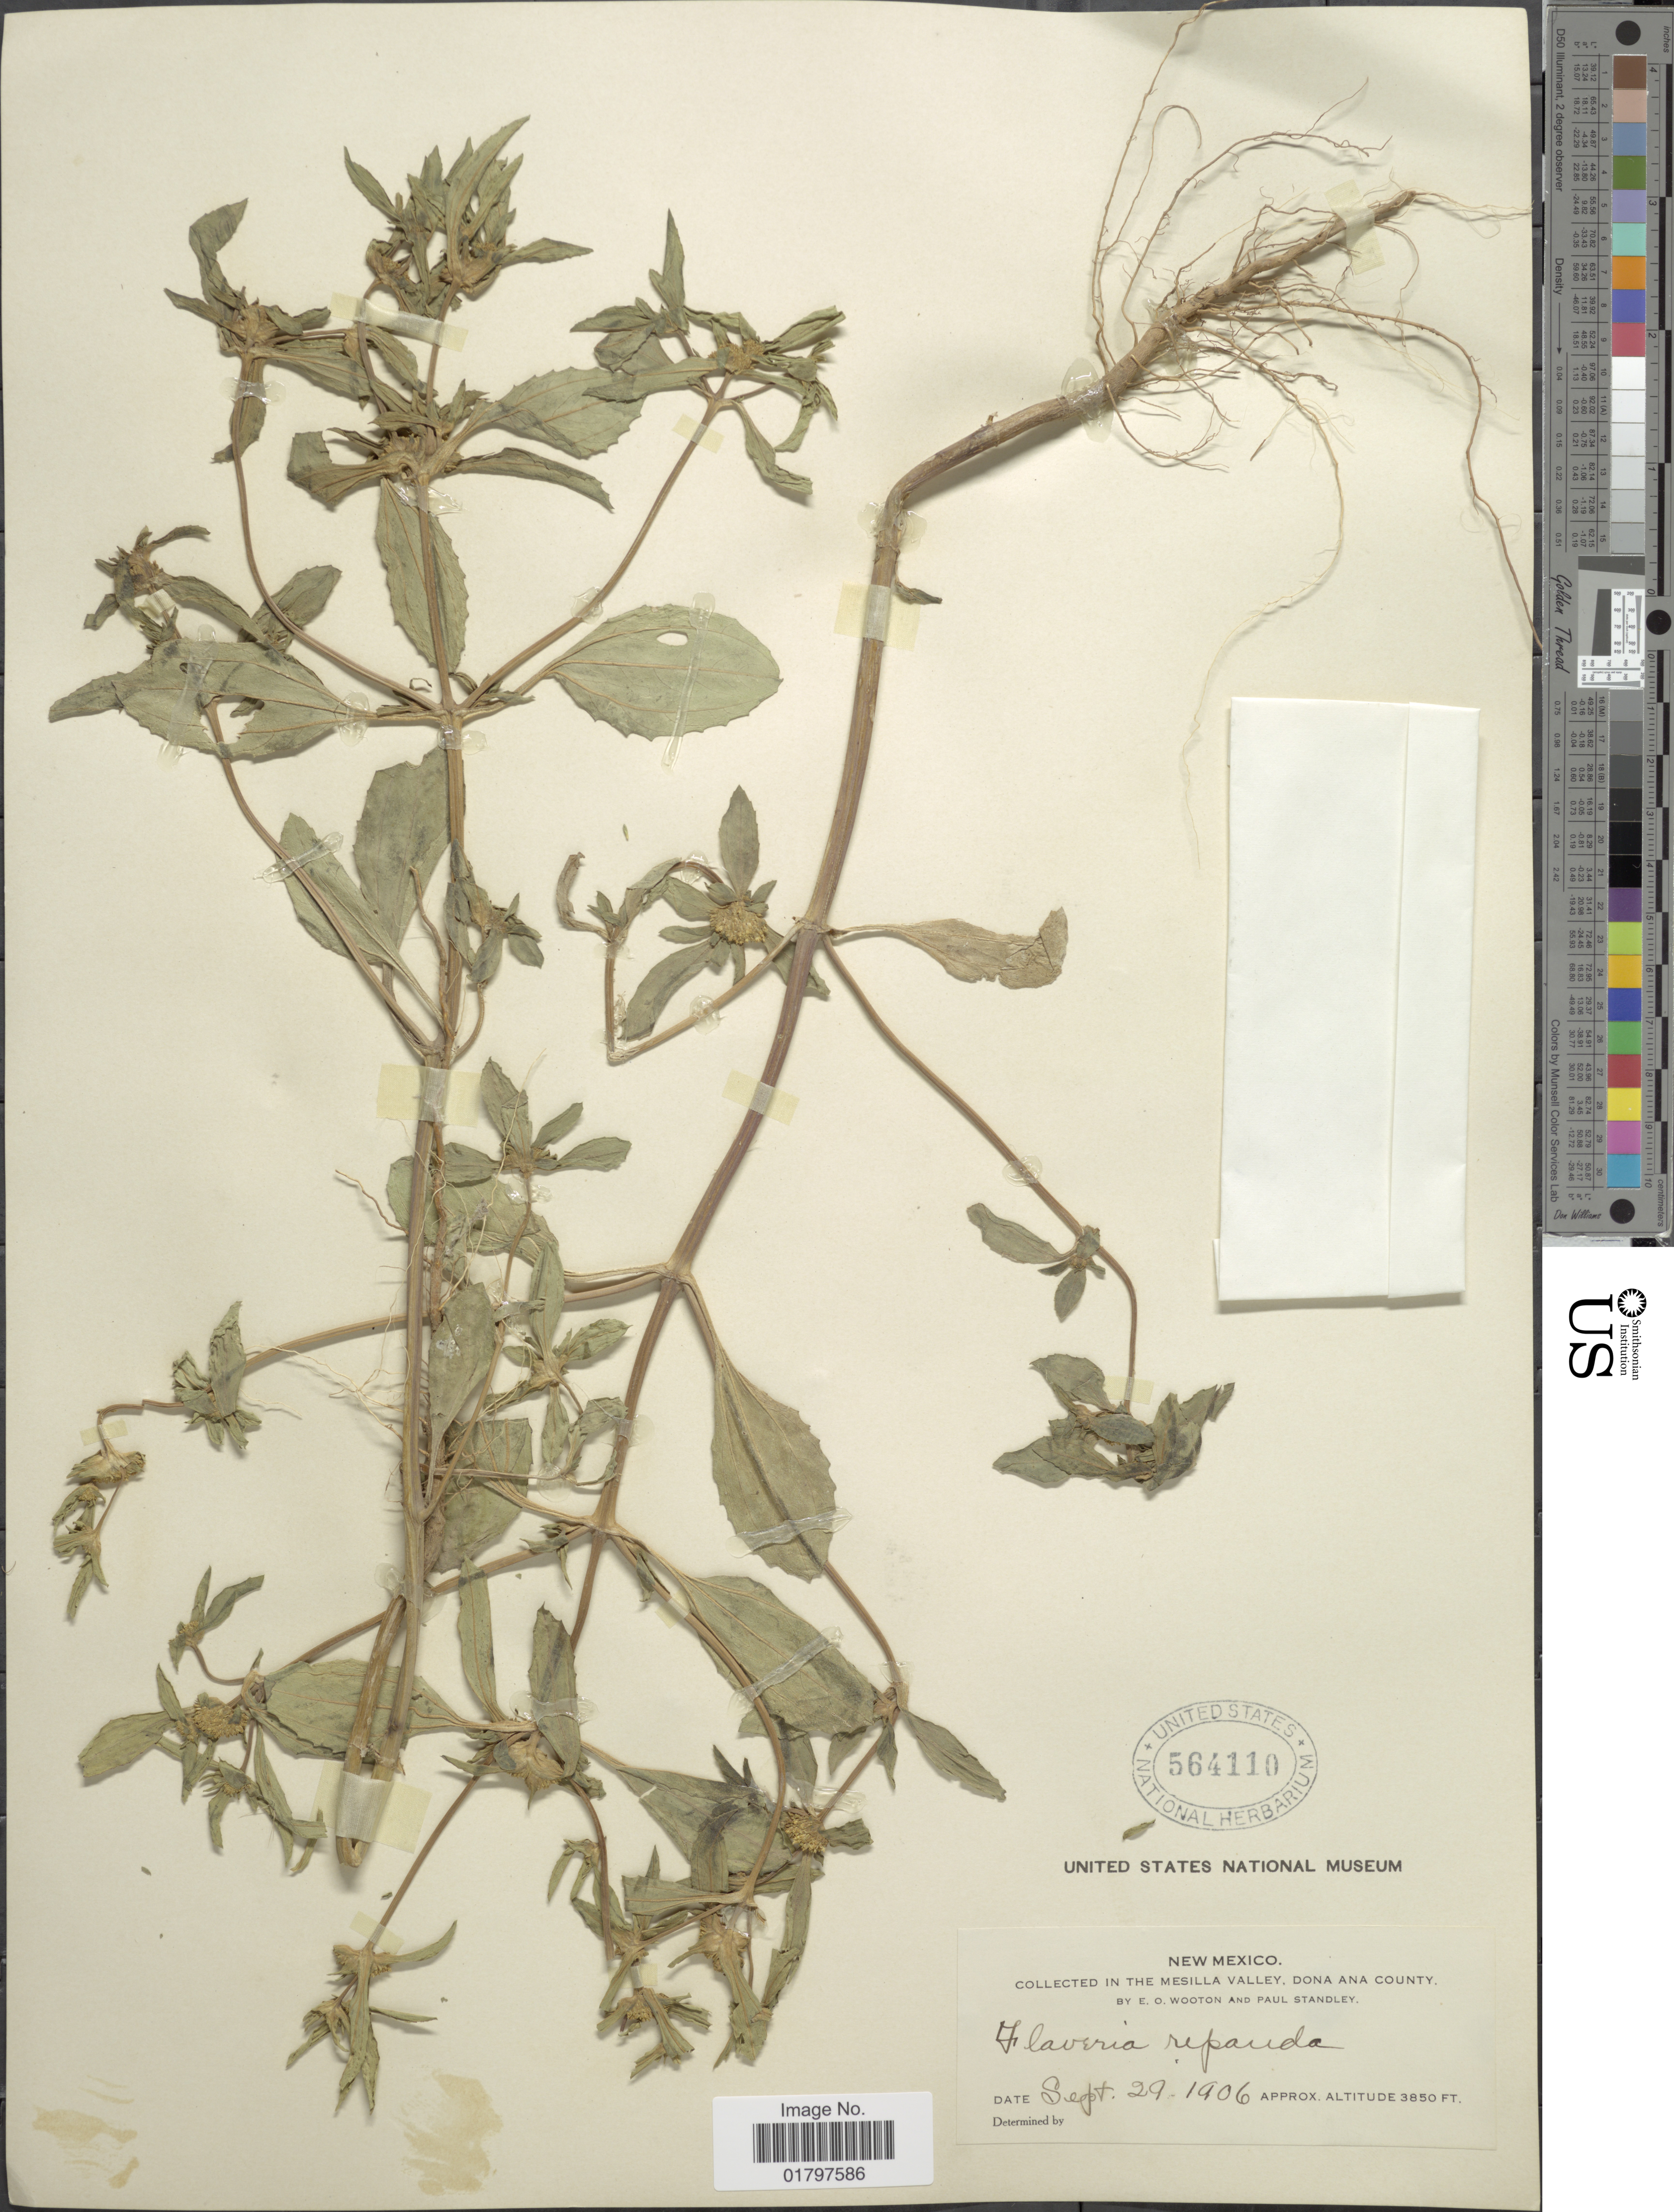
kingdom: Plantae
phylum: Tracheophyta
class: Magnoliopsida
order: Asterales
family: Asteraceae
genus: Flaveria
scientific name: Flaveria trinervia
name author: (Spreng.) C. Mohr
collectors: E. O. Wooton & P. C. Standley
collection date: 1906-09-29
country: United States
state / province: New Mexico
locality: In the Mesilla Valley, Dona Ana County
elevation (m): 1173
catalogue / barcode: US 564110